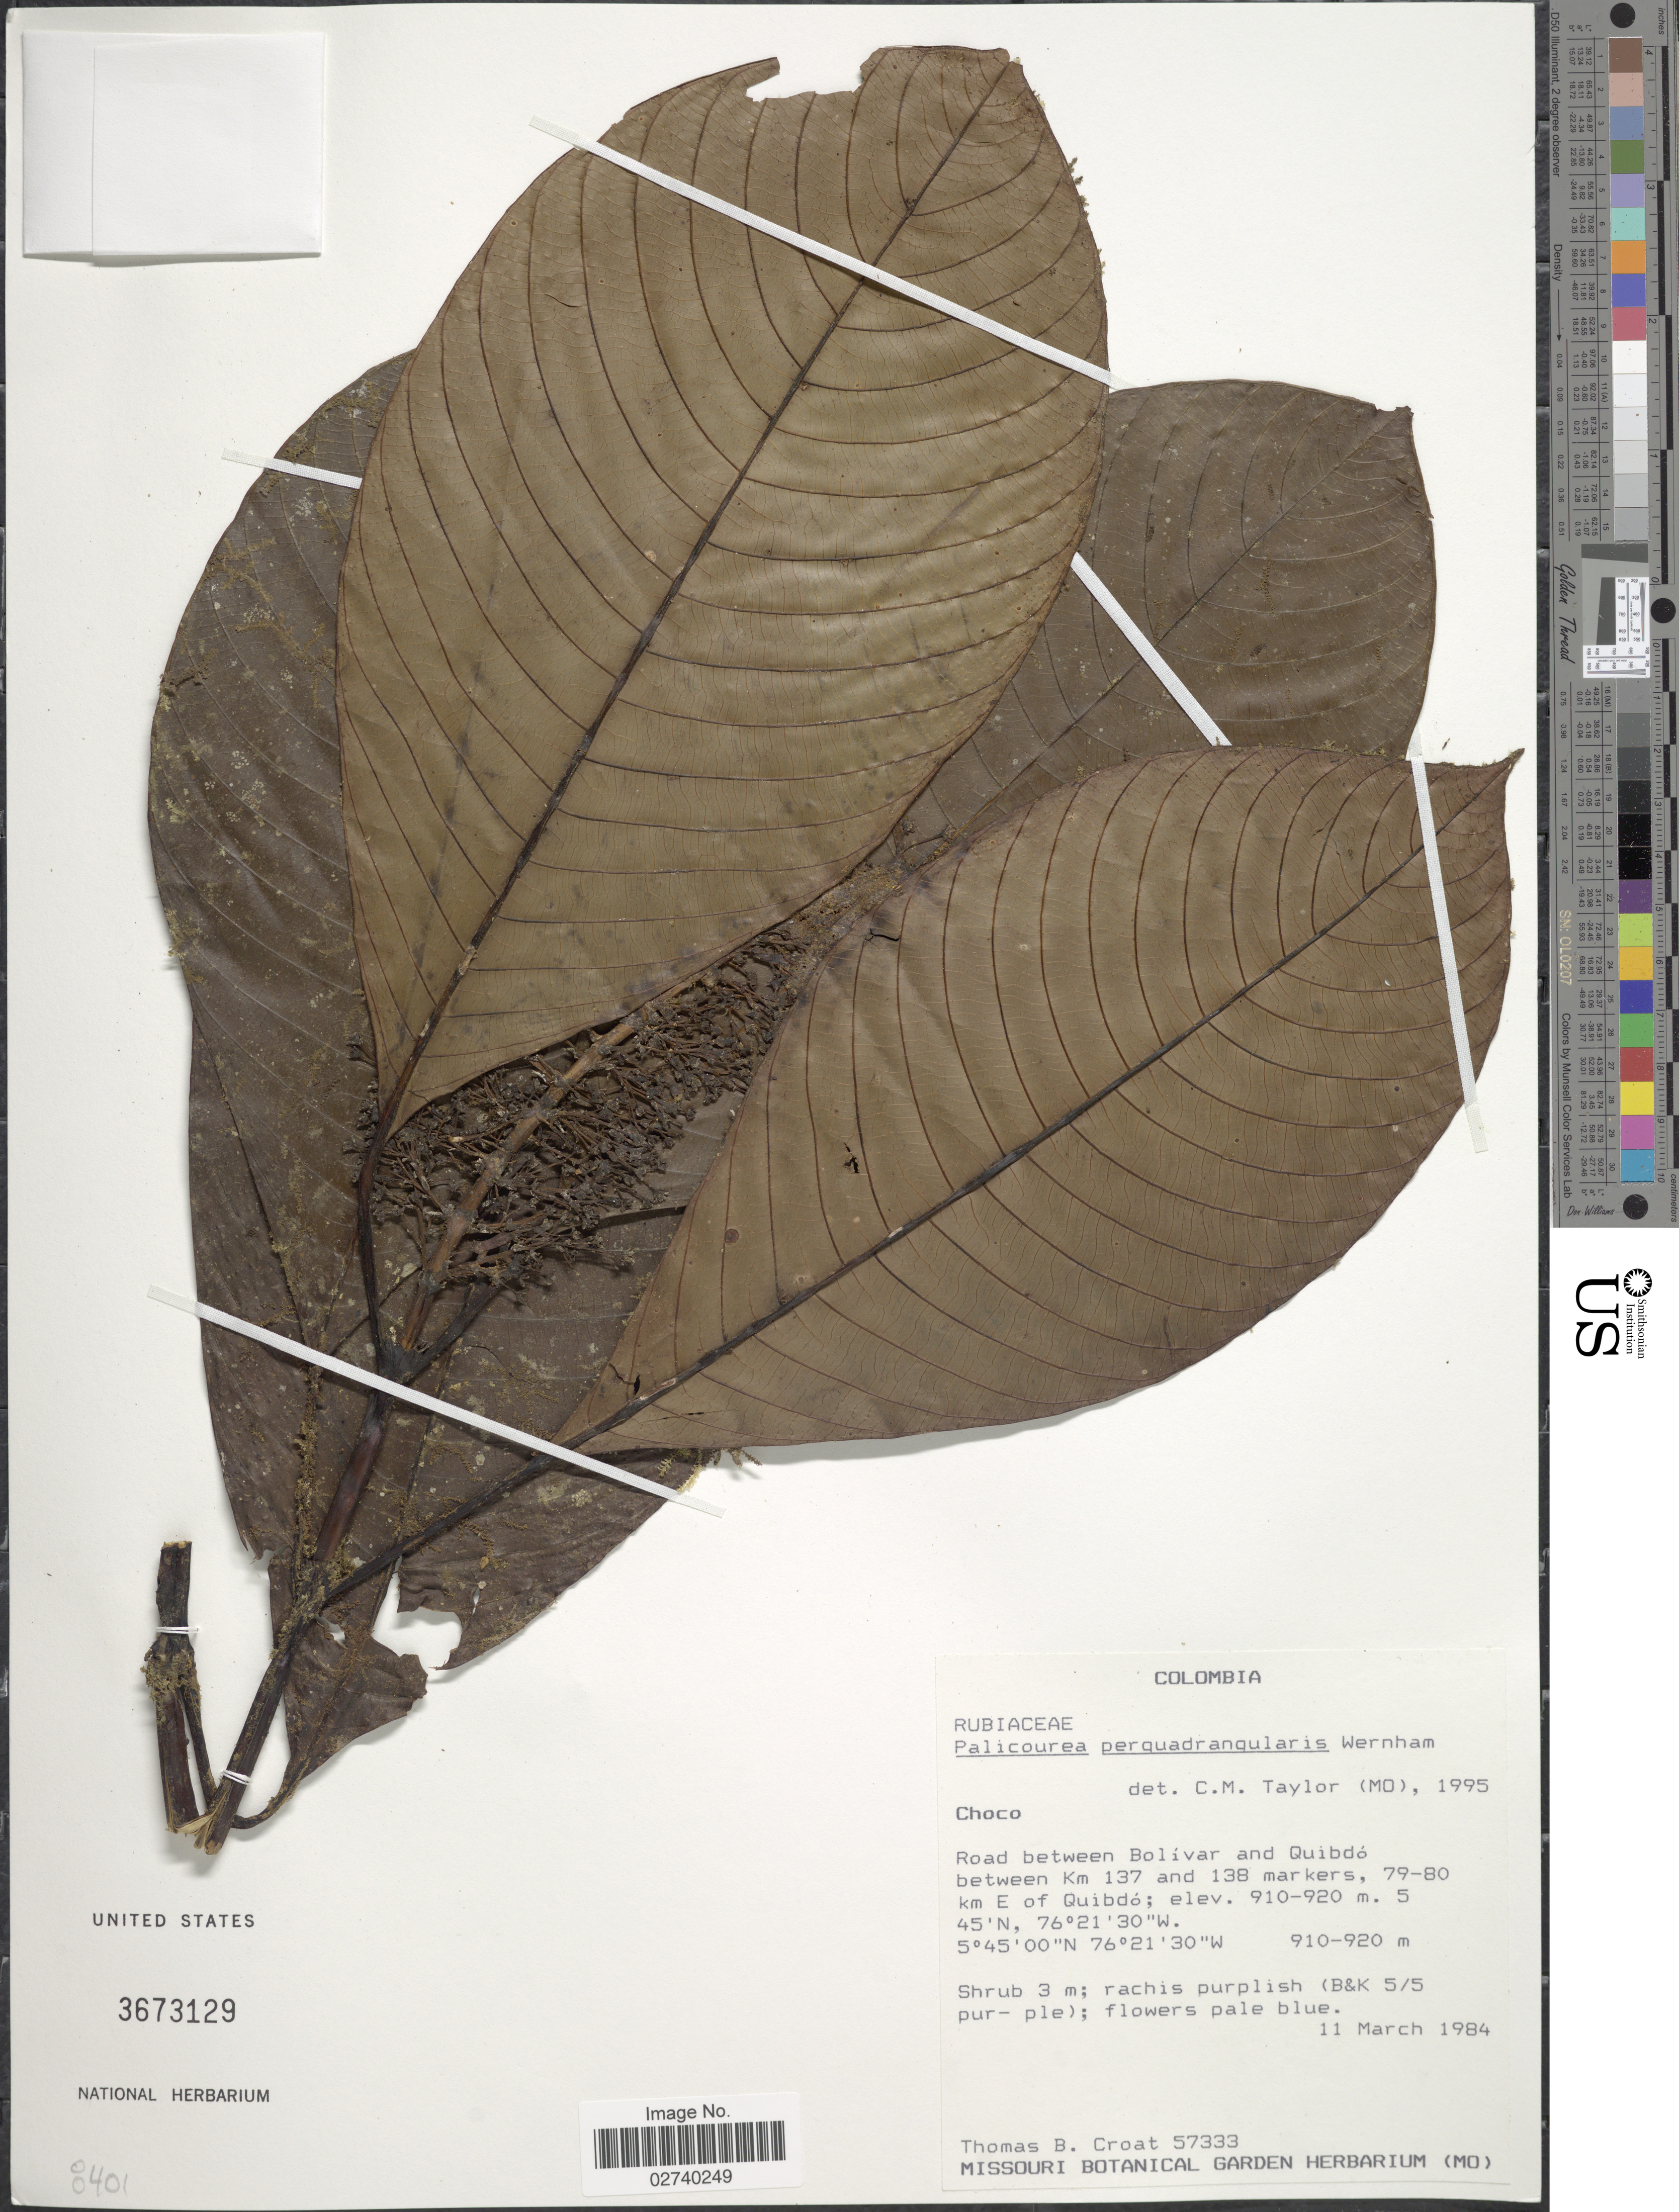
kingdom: Plantae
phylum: Tracheophyta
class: Magnoliopsida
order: Gentianales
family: Rubiaceae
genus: Palicourea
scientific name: Palicourea perquadrangularis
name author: Wernham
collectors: T. B. Croat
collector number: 57333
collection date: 1984-03-11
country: Colombia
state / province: Chocó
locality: Road between Bolivar and Quibdo, between km 137 and 138 markers, 79-80 km E of Quibdo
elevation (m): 910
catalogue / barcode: US 3673129